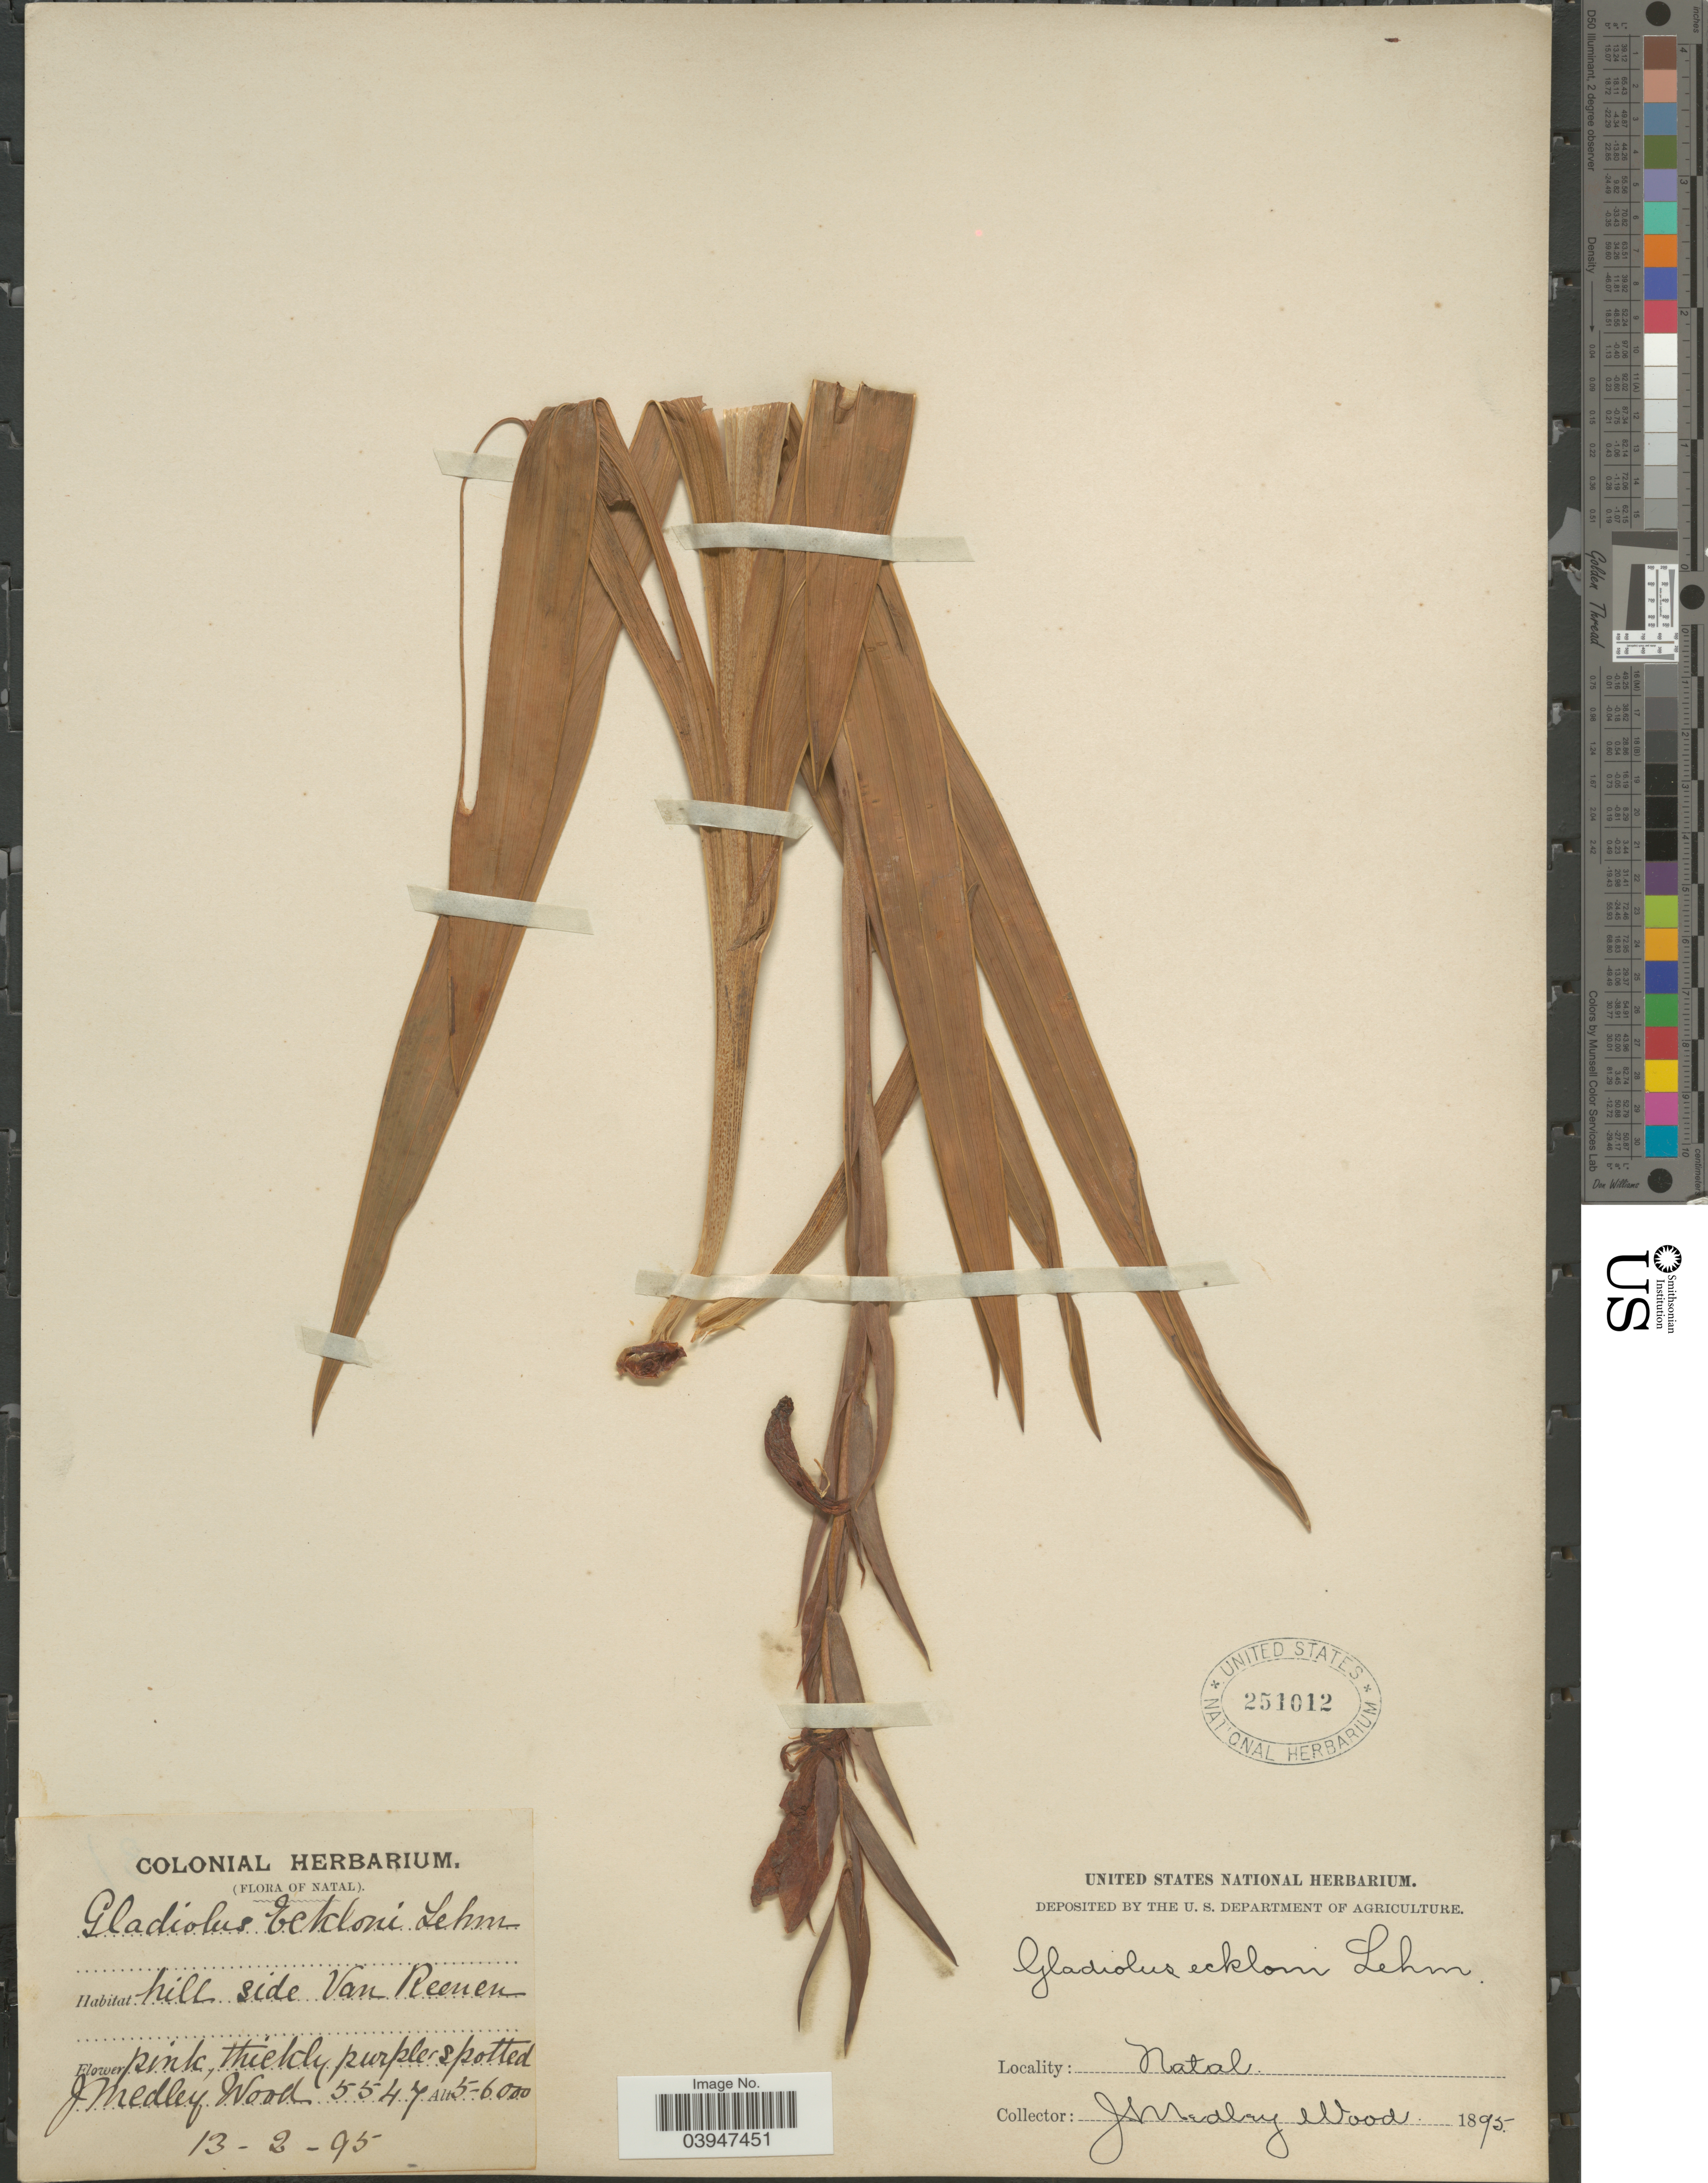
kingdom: Plantae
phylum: Tracheophyta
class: Liliopsida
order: Asparagales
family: Iridaceae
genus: Gladiolus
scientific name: Gladiolus ecklonii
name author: Lehm.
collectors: J. Medley Wood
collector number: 5547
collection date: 1895-02-13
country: South Africa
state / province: KwaZulu-Natal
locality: Natal. Hill side Van Reenen.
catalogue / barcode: US 251012